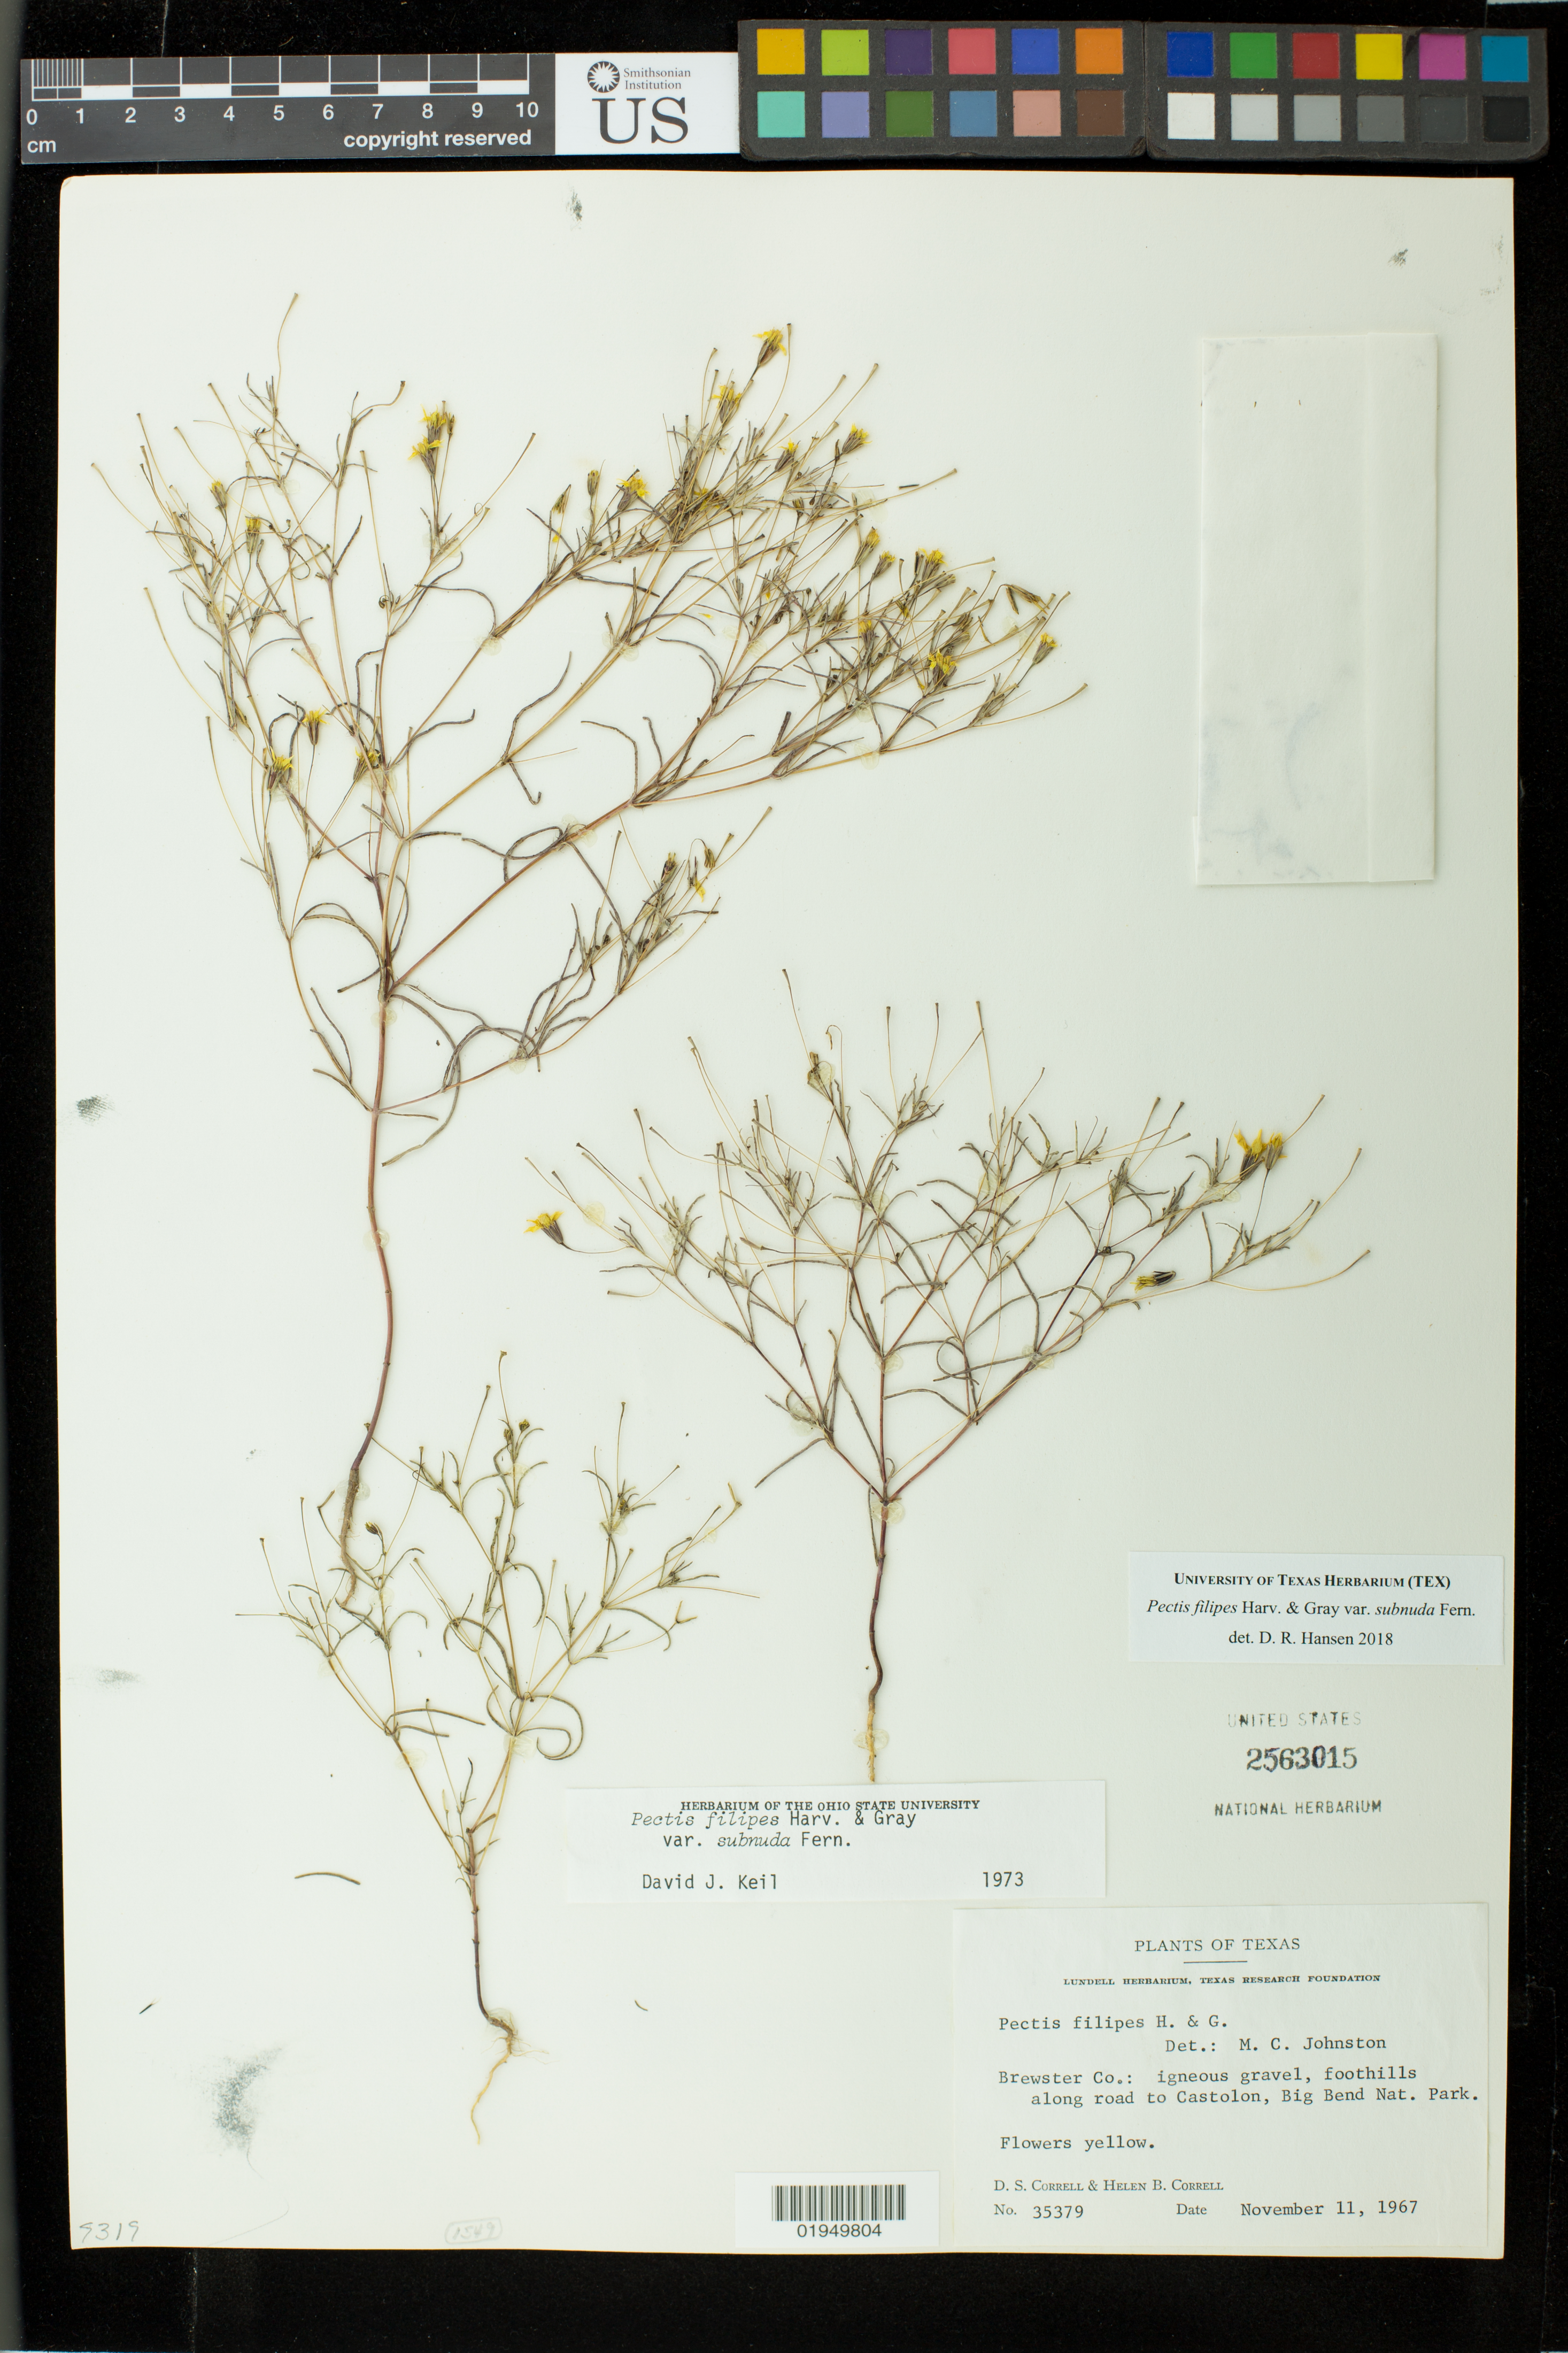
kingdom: Plantae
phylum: Tracheophyta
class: Magnoliopsida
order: Asterales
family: Asteraceae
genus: Pectis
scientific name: Pectis filipes var. subnuda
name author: Fernald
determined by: Hansen, D. R.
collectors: D. S. Correll & H. Correll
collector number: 35379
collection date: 1967-11-11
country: United States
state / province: Texas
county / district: Brewster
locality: Along road to Castolon, Big Bend Nat. Park.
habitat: Igneous gravel, foothills along road.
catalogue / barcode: US 2563015